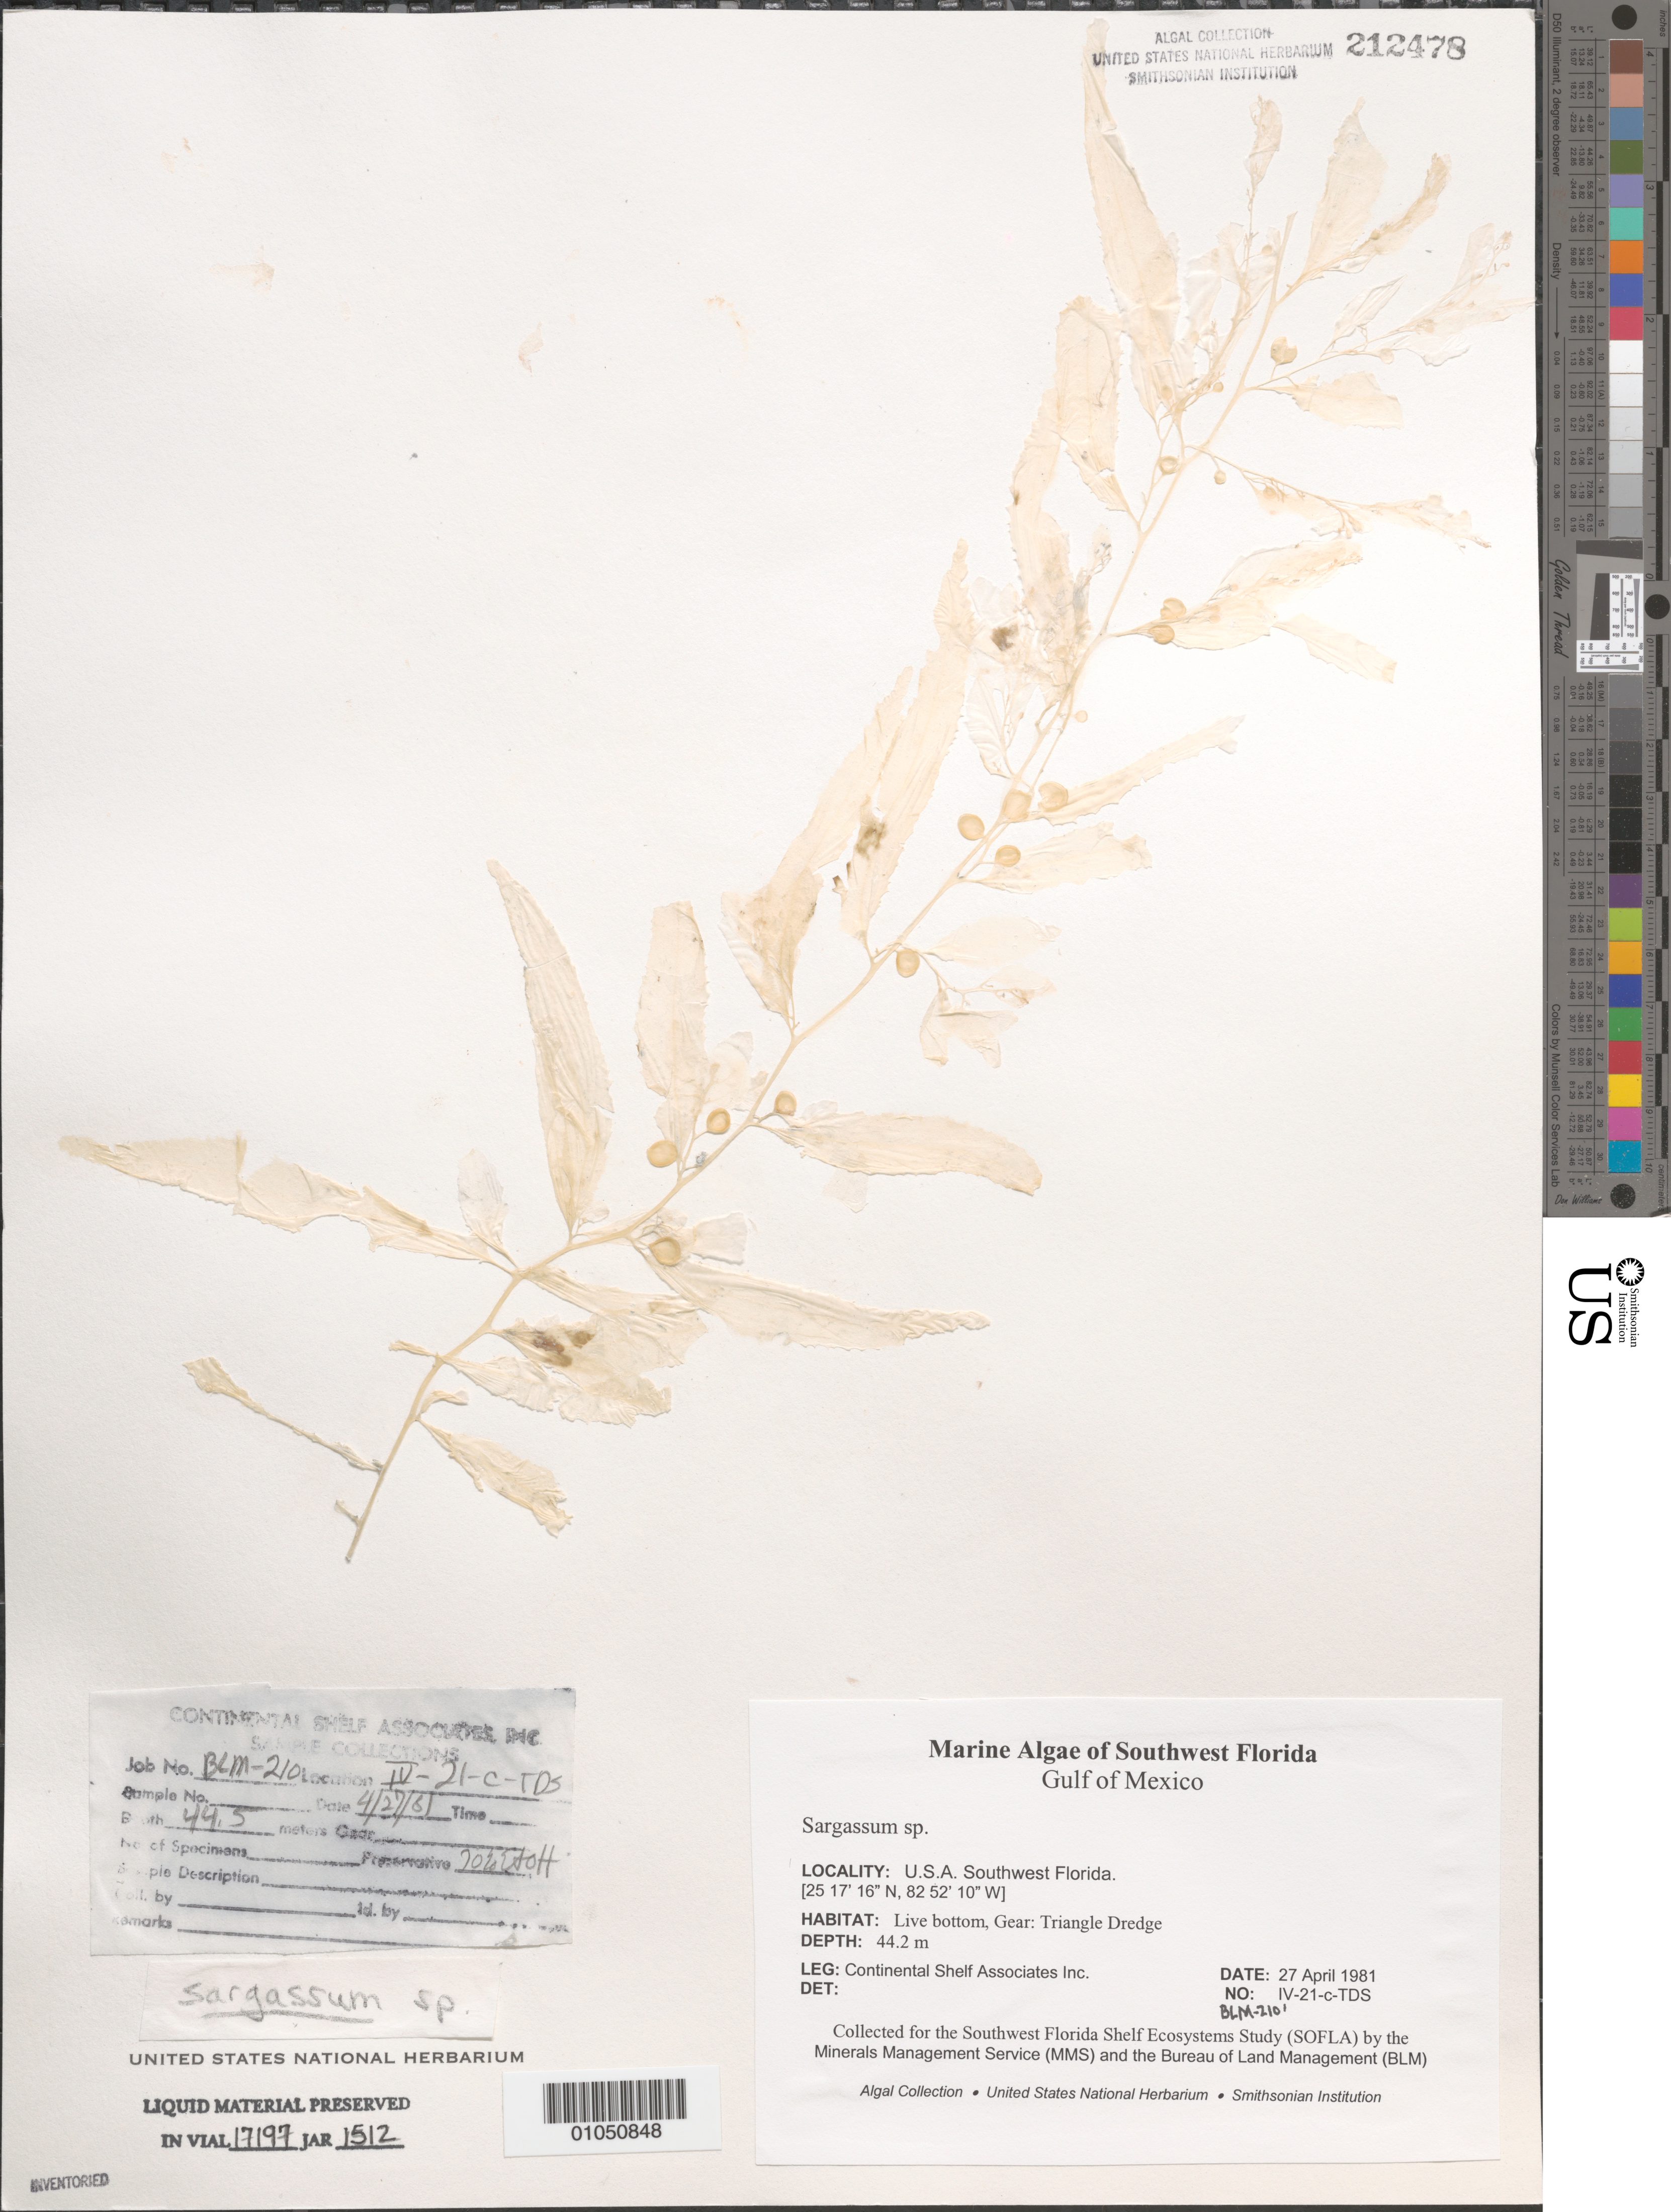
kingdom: Chromista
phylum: Ochrophyta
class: Phaeophyceae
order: Fucales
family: Sargassaceae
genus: Sargassum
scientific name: Sargassum sp.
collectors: Continental Shelf Associates for the MMS/BLM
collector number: BLM-210-IV-21-C-TDS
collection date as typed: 27 Apr 1981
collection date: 1981-04-27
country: United States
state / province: Florida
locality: Gulf of Mexico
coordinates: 25 17'16"N, 82 52'10"W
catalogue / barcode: US 212478